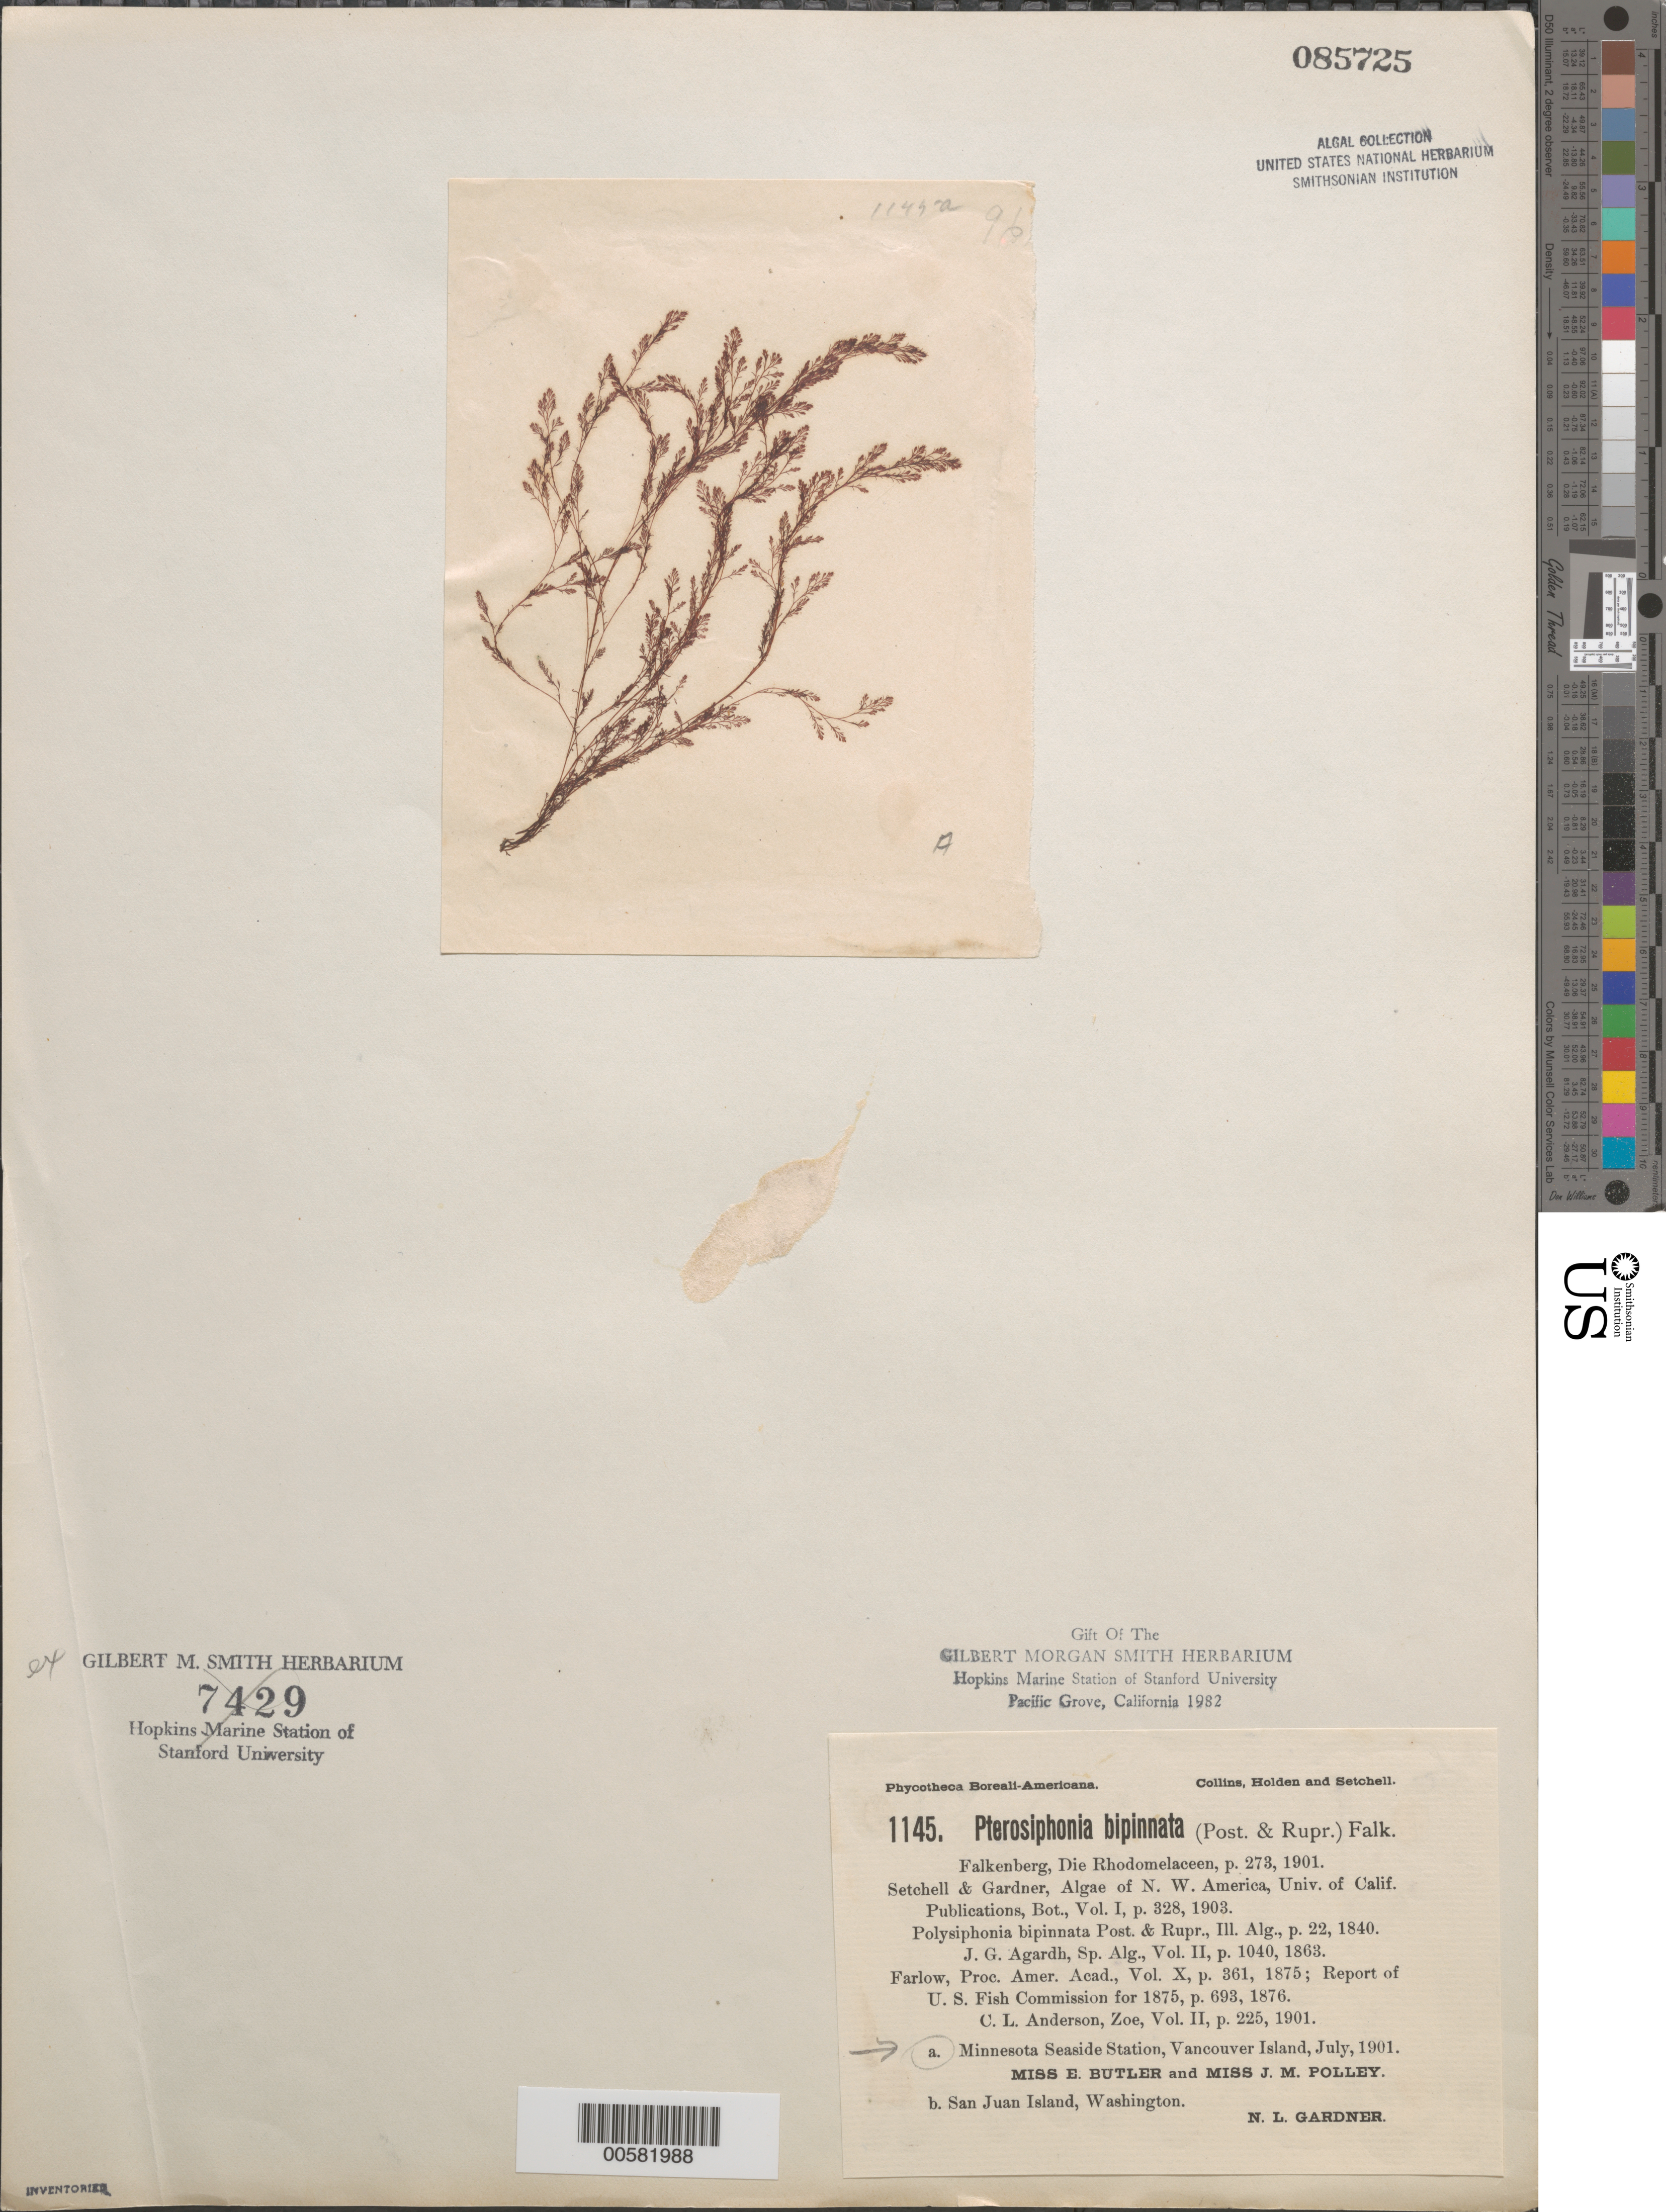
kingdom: Plantae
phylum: Rhodophyta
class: Florideophyceae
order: Ceramiales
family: Rhodomelaceae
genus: Savoiea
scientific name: Savoiea bipinnata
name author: (Postels & Rupr.) M.J. Wynne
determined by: Algae name updating Project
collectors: E. Butler & J. Polley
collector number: PB-A 1145a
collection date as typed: Jul 1901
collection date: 1901-07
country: Canada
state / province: British Columbia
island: Vancouver Island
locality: Minnesota Seaside Station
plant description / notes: Collins, Holden & Setchell, Phycotheca Boreali-Americana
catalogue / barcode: US 85725